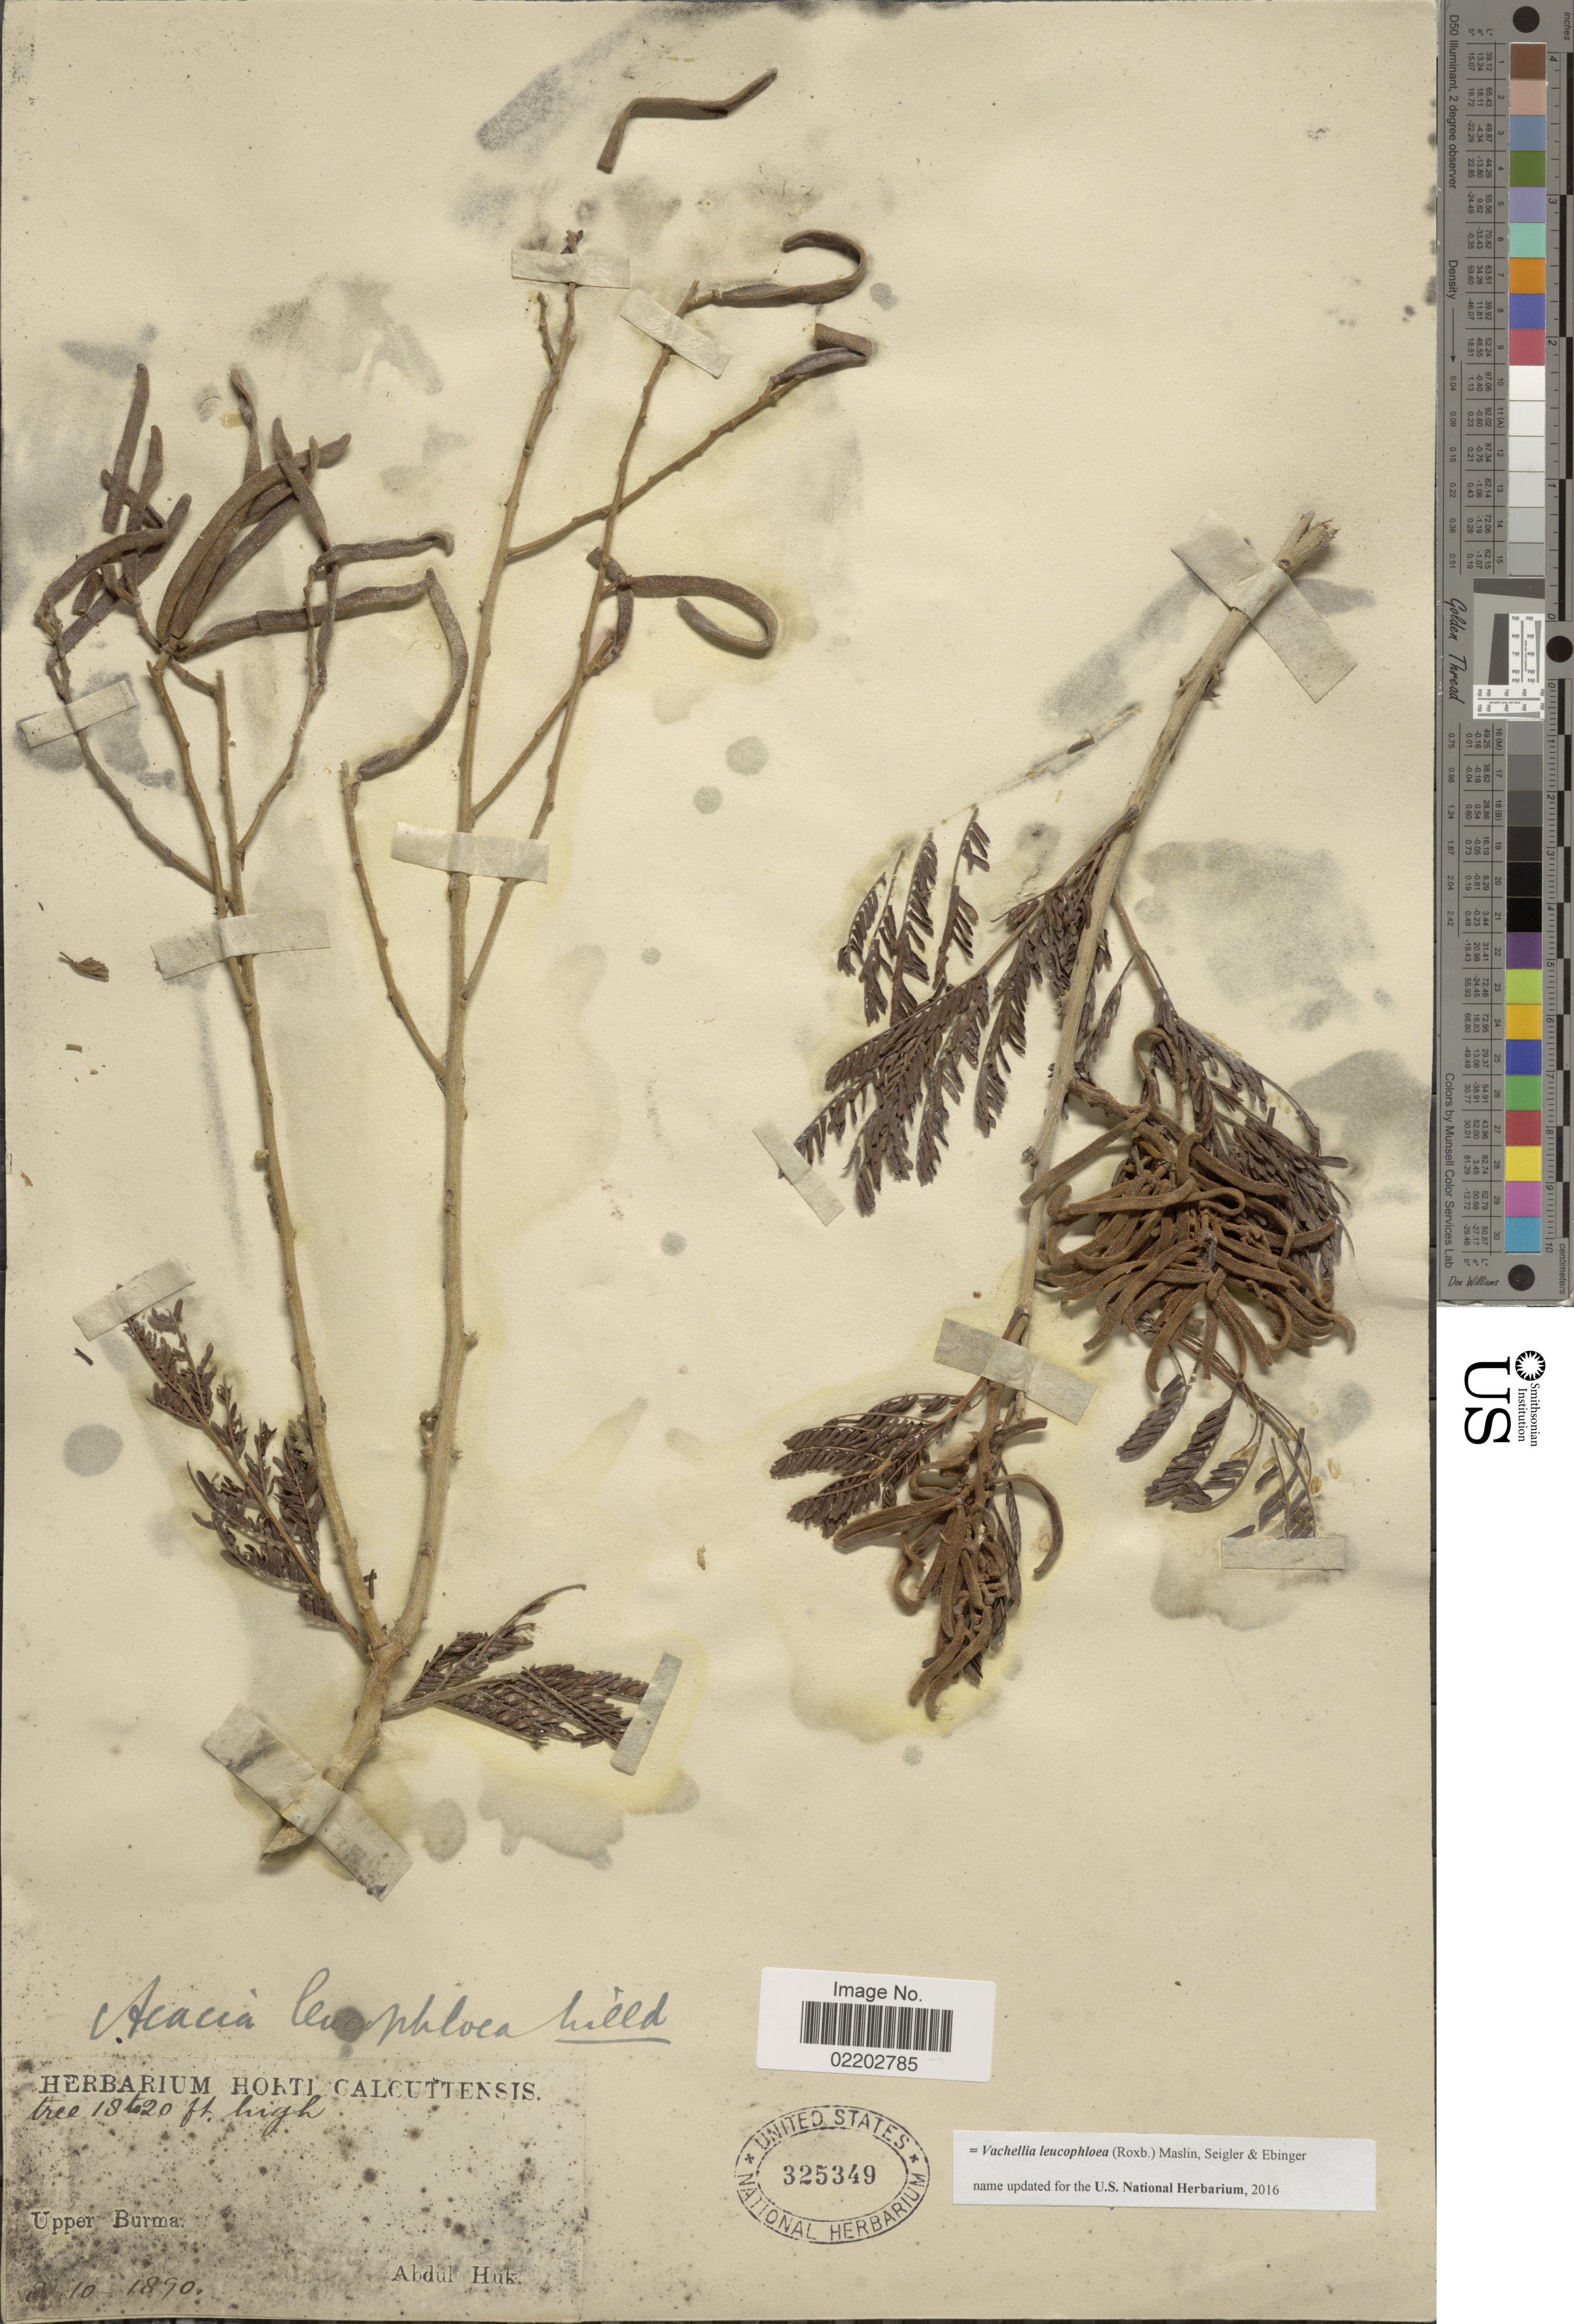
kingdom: Plantae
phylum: Tracheophyta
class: Magnoliopsida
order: Fabales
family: Fabaceae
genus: Vachellia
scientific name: Vachellia leucophloea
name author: (Roxb.) Maslin et al.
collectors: A. Huk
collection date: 1890-10-02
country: Myanmar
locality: Upper Burma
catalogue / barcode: US 325349